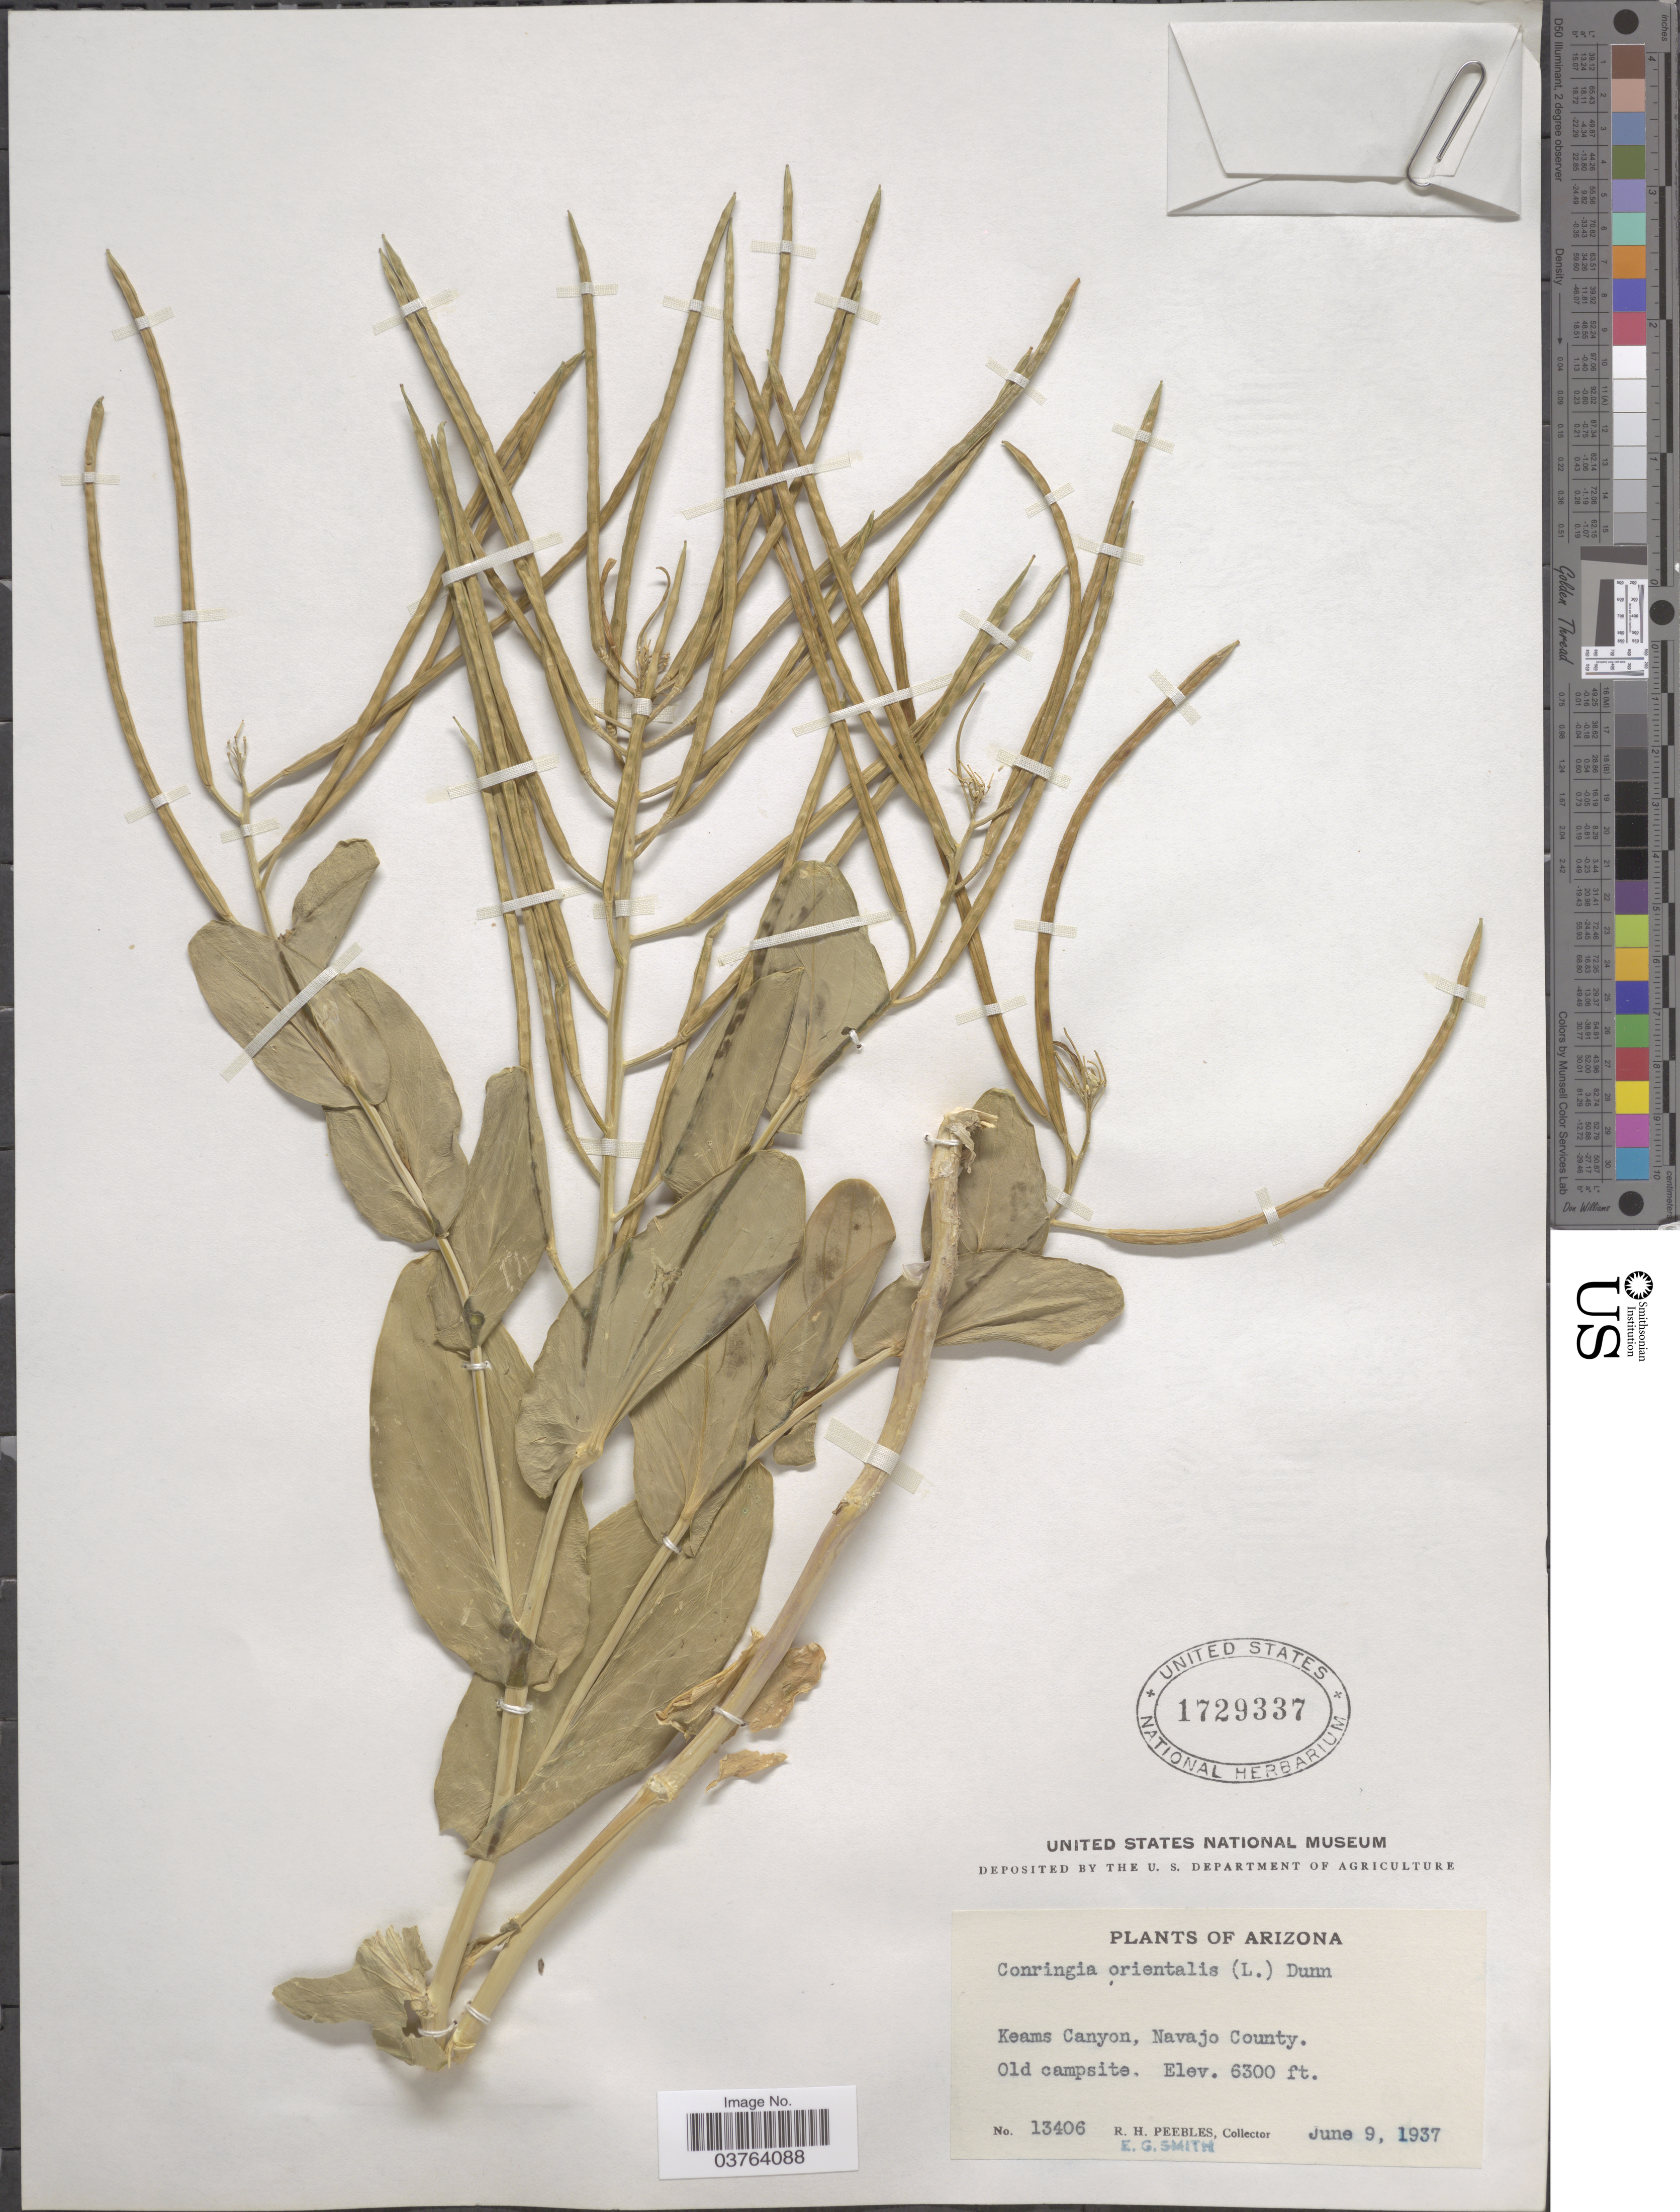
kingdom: Plantae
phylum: Tracheophyta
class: Magnoliopsida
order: Brassicales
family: Brassicaceae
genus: Conringia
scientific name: Conringia orientalis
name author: (L.) C. Presl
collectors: R. H. Peebles & E. G. Smith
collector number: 13406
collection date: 1937-06-09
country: Canada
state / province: Ontario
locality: Keams Canyon, Navajo County. Old campsite.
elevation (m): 1920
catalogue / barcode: US 1729337